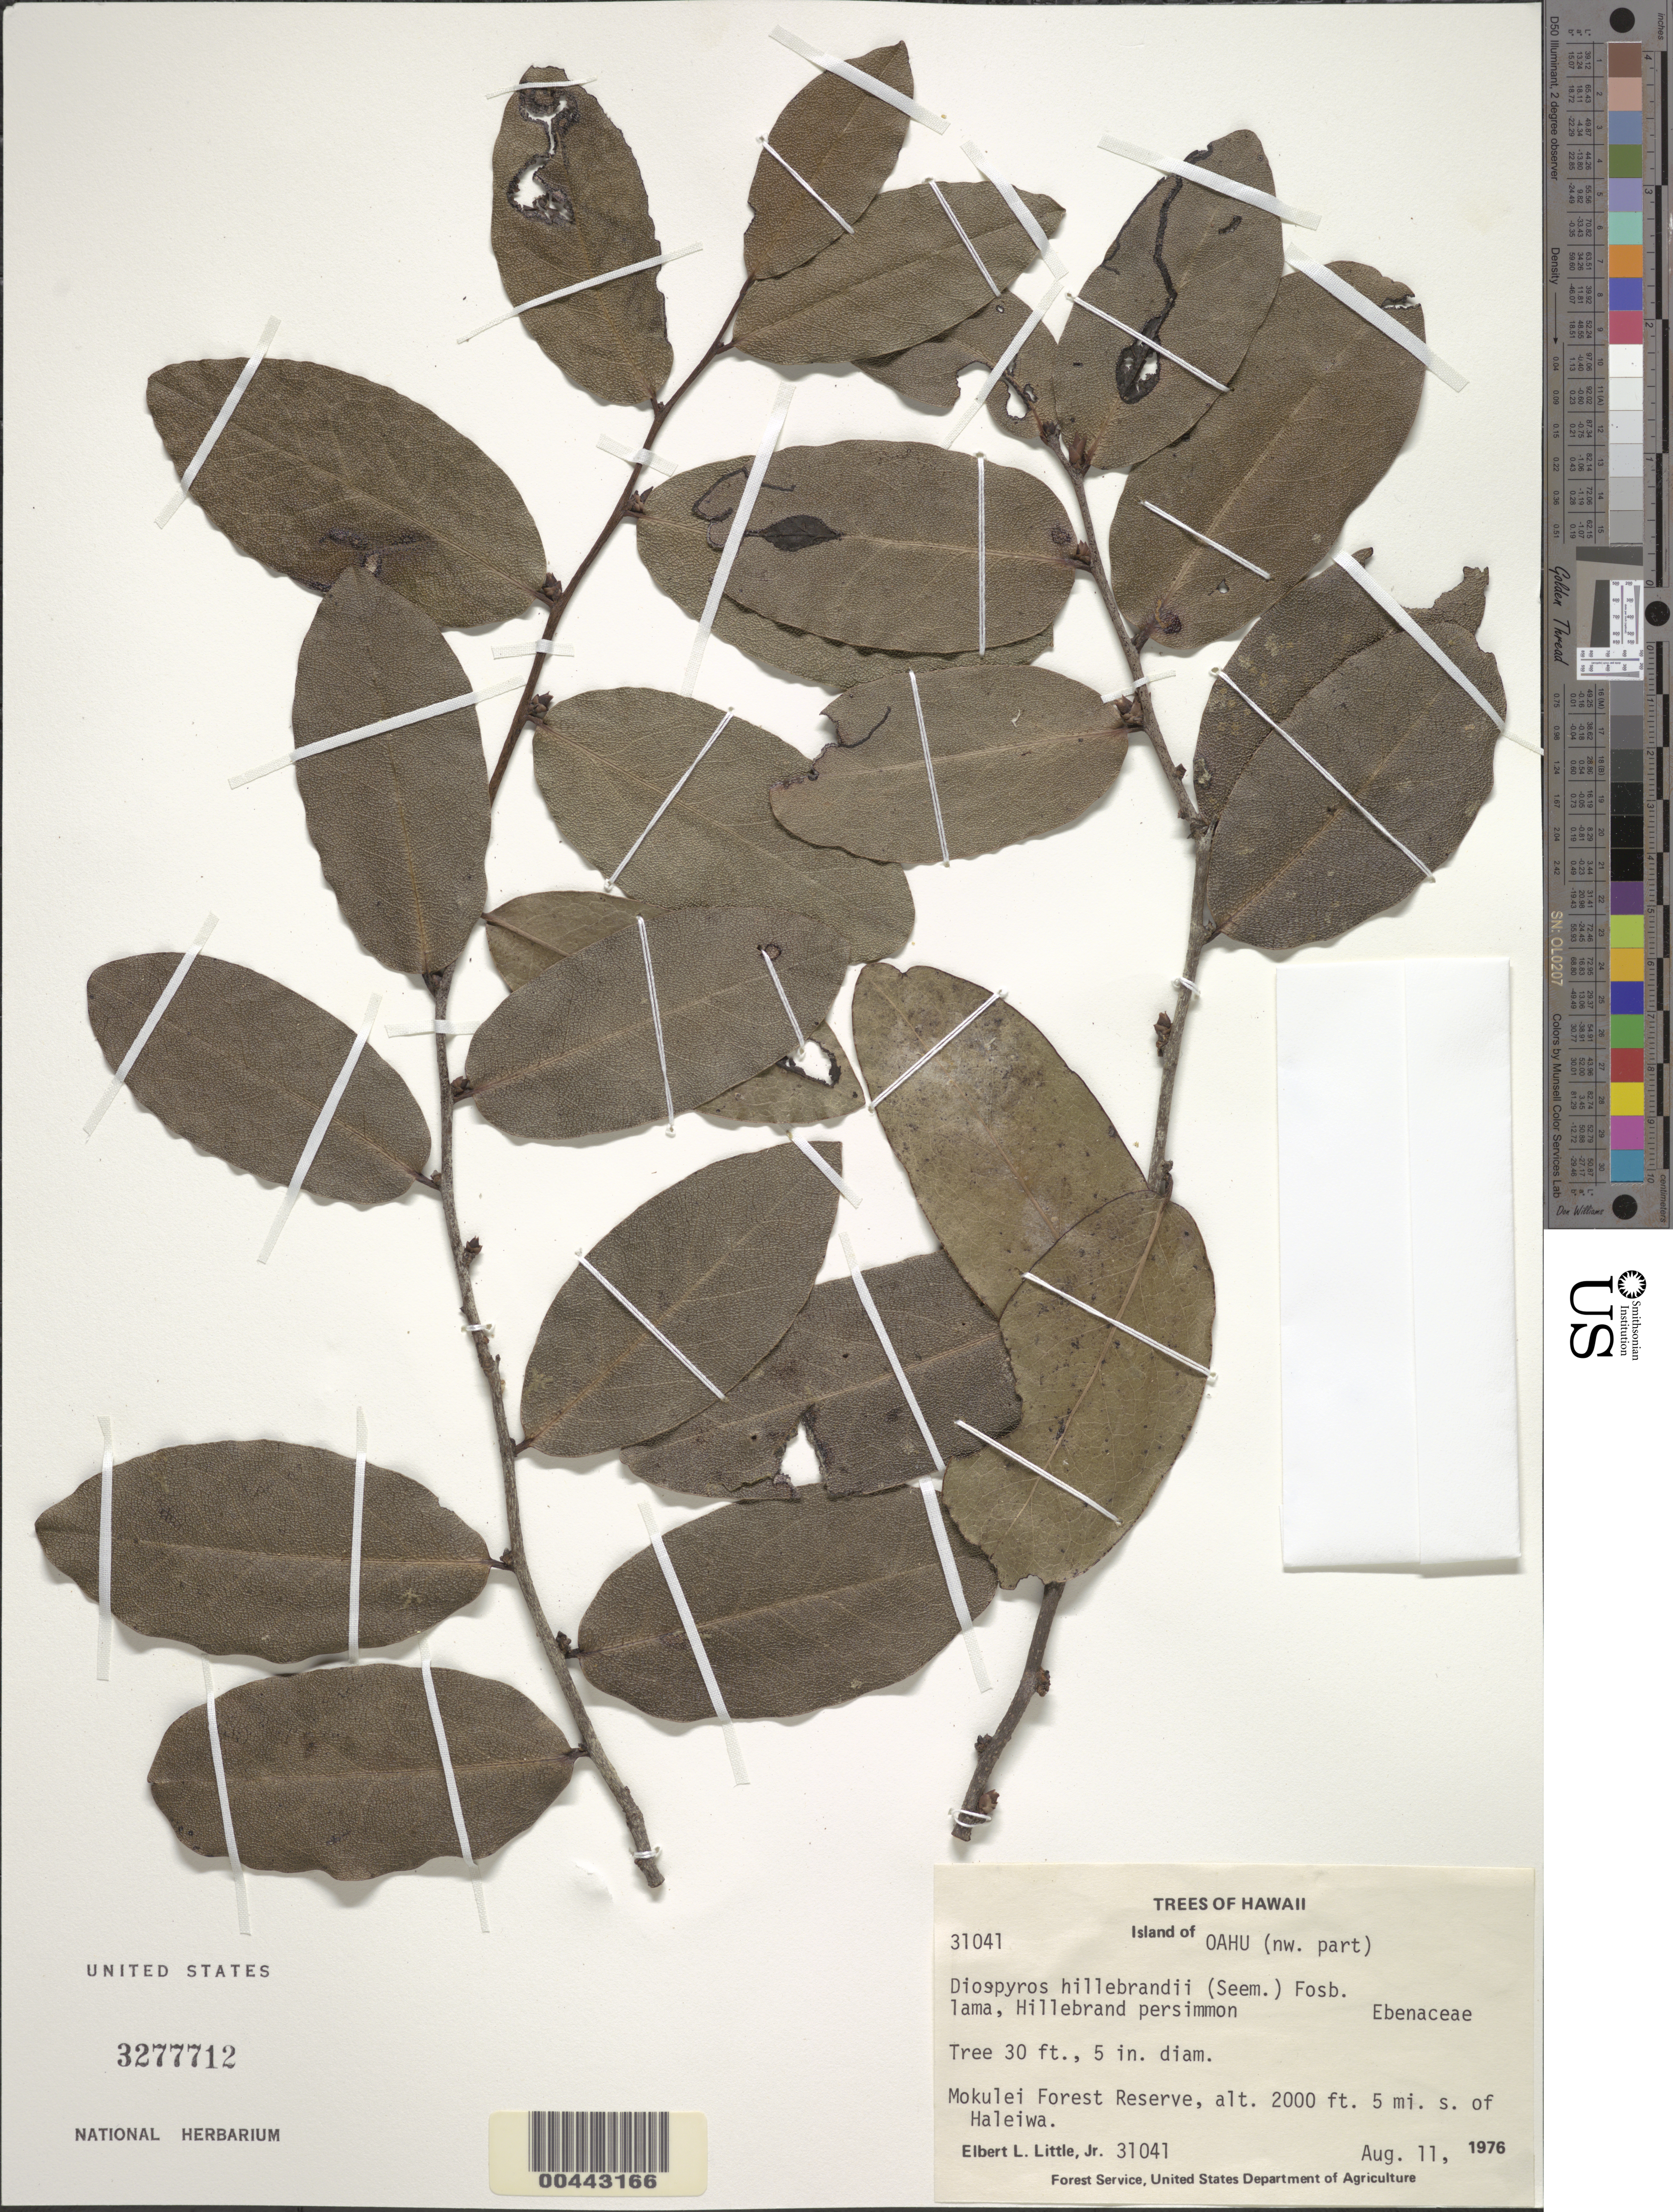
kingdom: Plantae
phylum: Tracheophyta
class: Magnoliopsida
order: Ericales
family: Ebenaceae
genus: Diospyros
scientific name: Diospyros hillebrandii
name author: (Seem.) Fosberg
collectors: E. L. Little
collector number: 31041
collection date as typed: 11 Aug 1976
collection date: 1976-08-11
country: United States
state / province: Hawaii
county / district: Honolulu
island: Oahu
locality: NW part of Oahu, Mokulei Forest Reserve, 5 mi S of Haleiwa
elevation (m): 610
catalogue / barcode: US 3277712